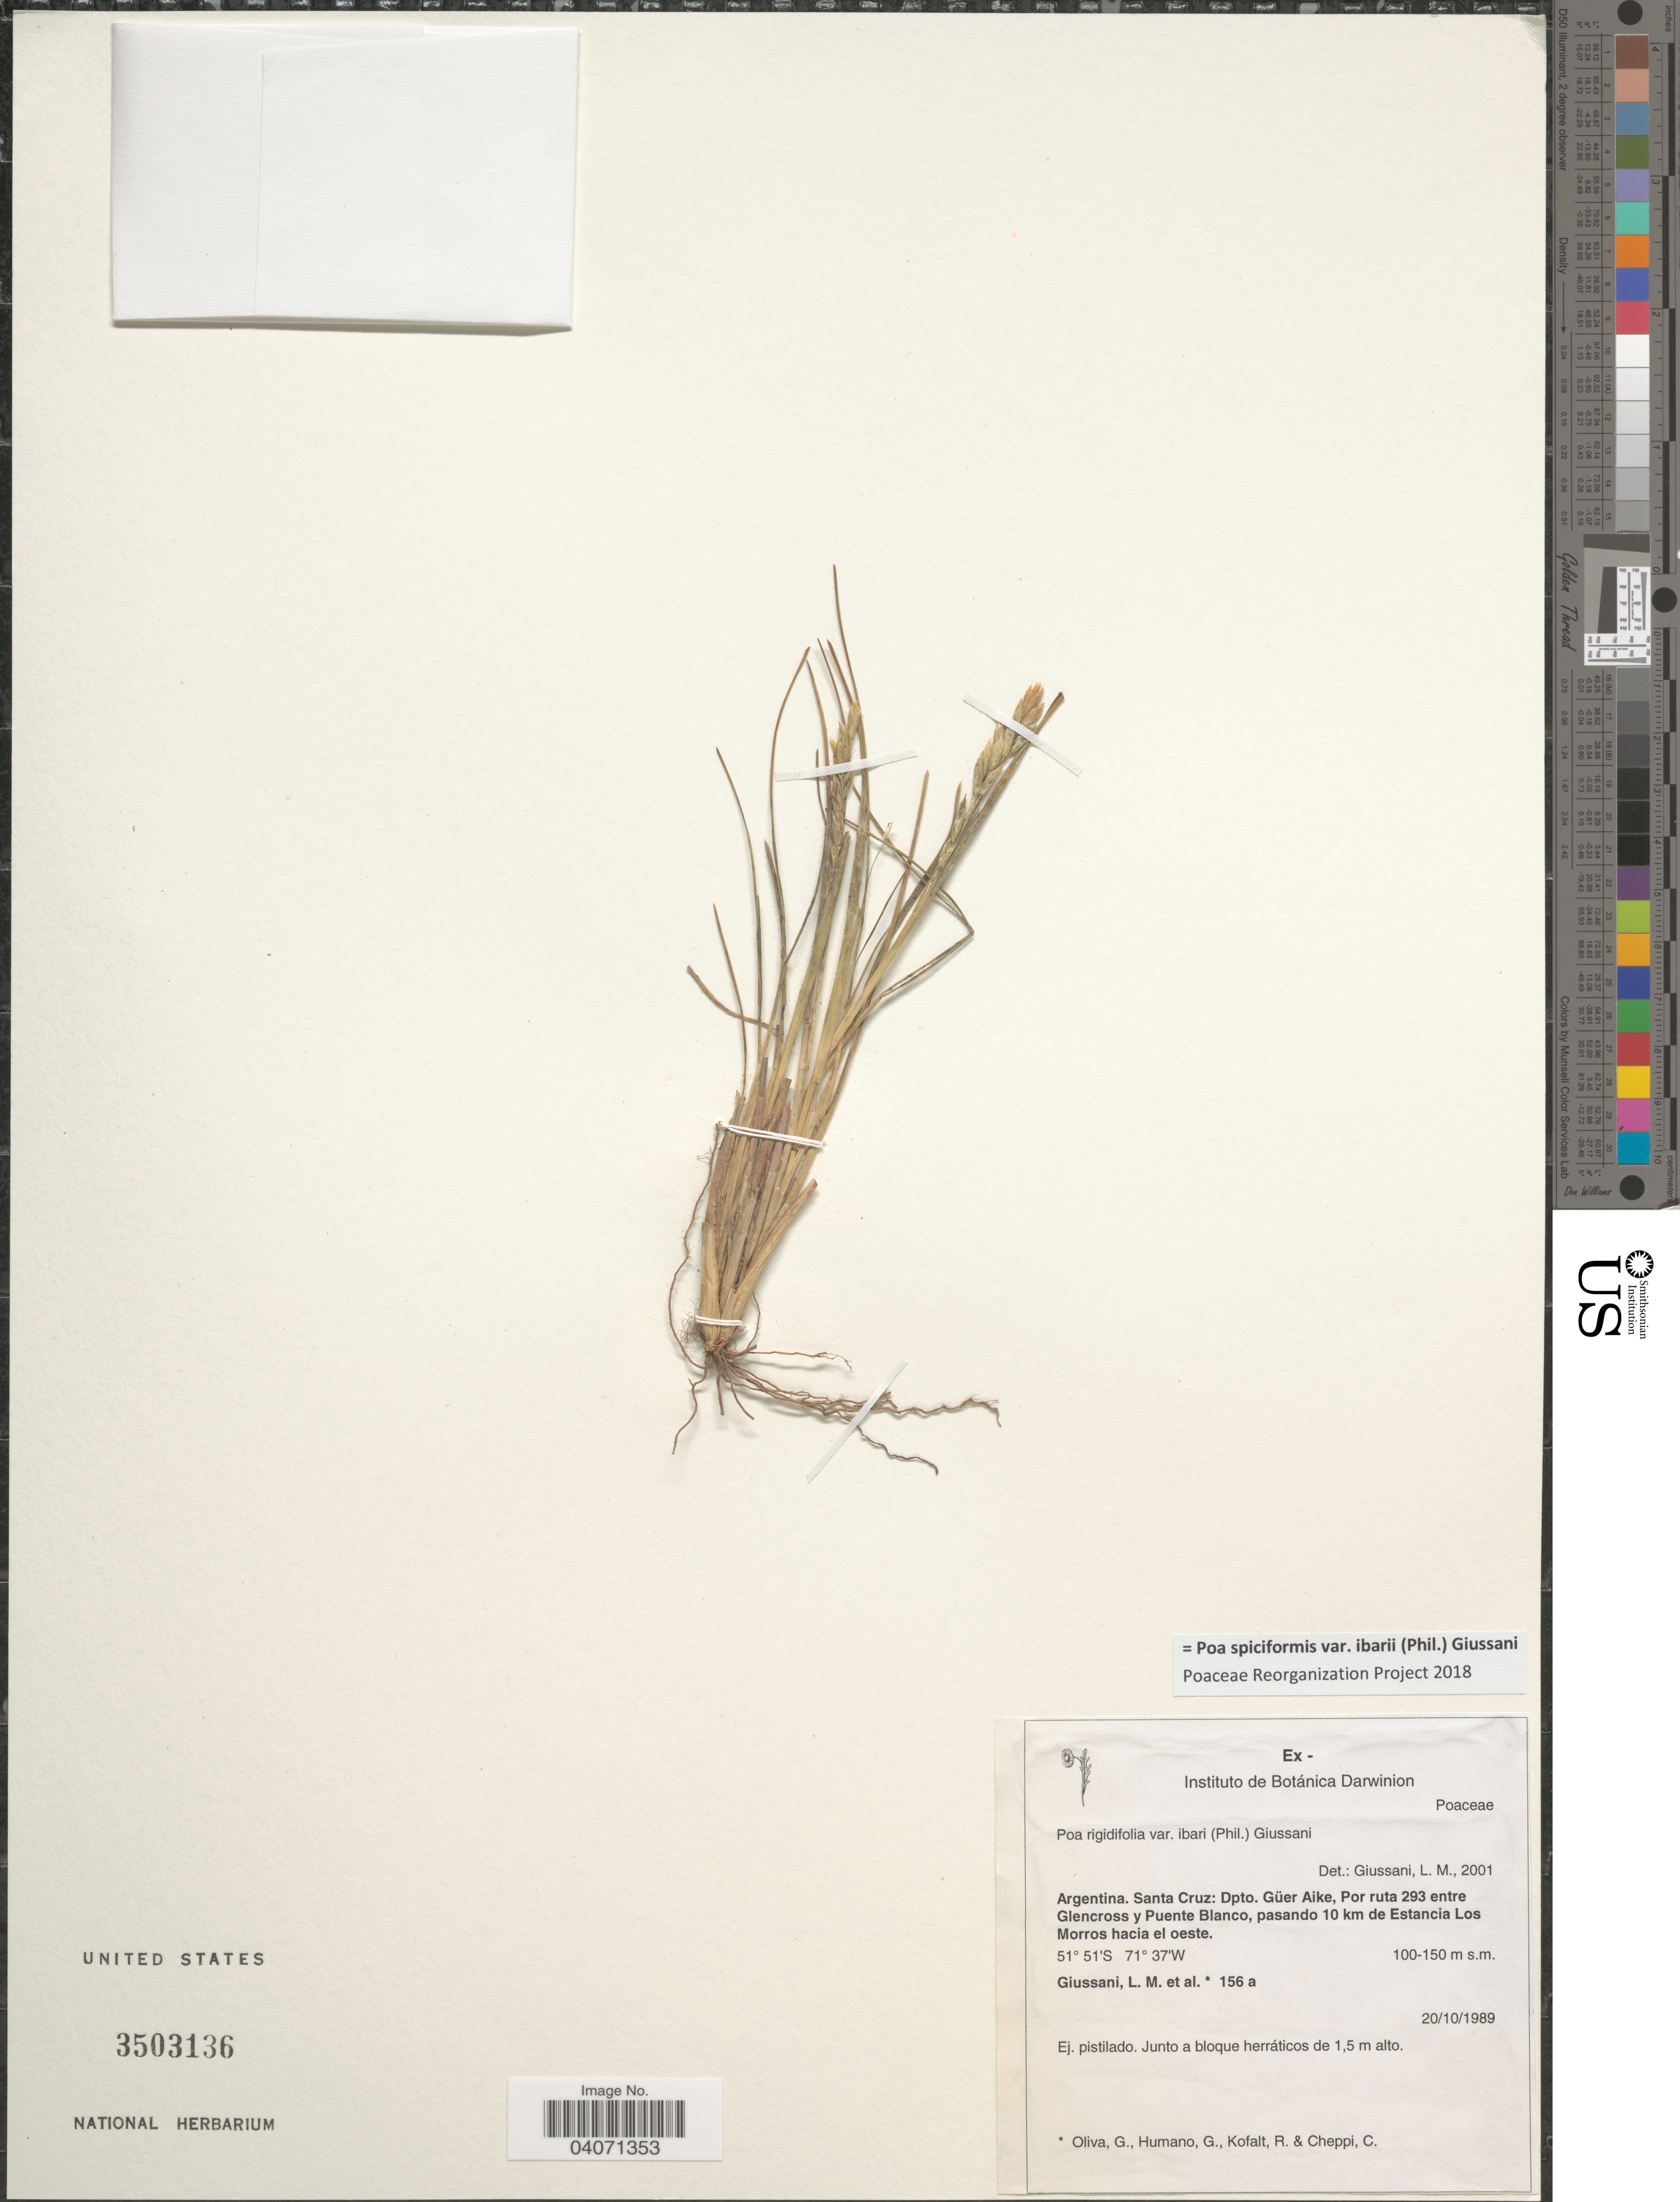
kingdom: Plantae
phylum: Tracheophyta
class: Liliopsida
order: Poales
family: Poaceae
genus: Poa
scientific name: Poa spiciformis var. ibarii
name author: (Phil.) Giussani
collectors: L. Giussani, G. Oliva, G. Humano, R. Kofalt & C. Cheppi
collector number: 156a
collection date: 1989-10-20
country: Argentina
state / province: Santa Cruz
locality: Dpto. Güer Aike, Por ruta 293 entre Glencross y Puente Blanco, pasando 10 km de Estancia Los Morros hacia el oeste.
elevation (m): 100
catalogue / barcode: US 3503136